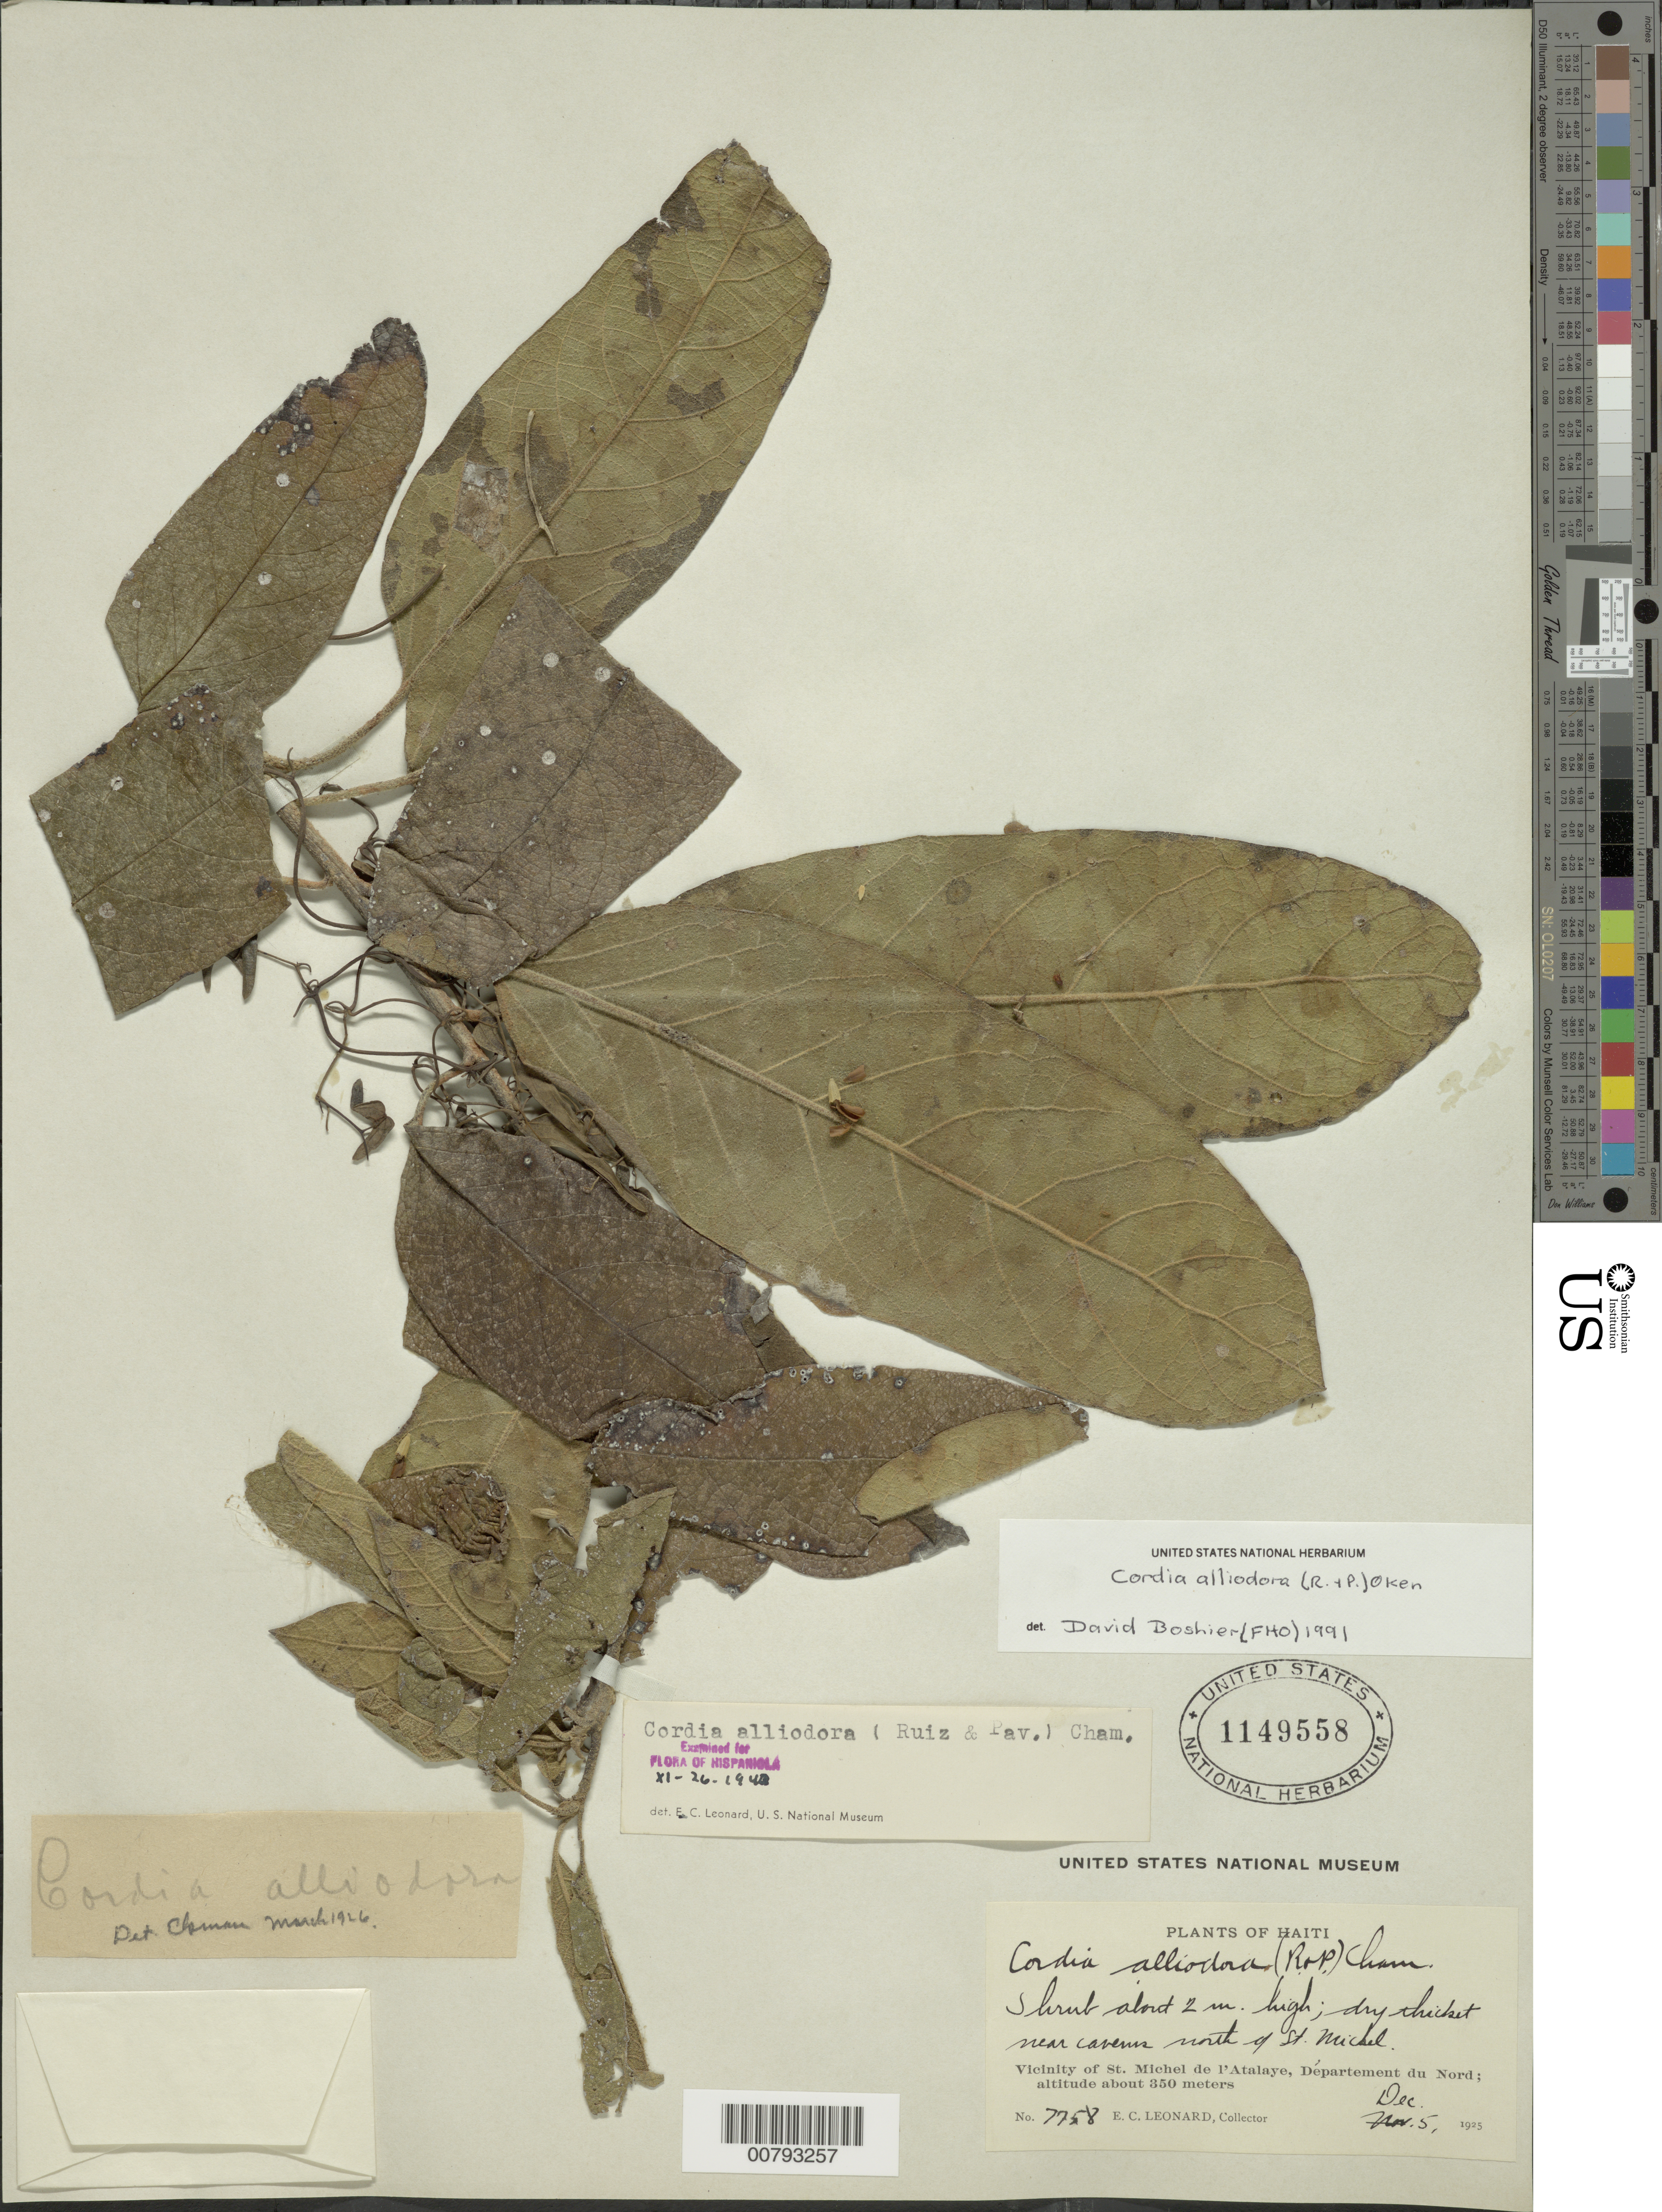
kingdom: Plantae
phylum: Tracheophyta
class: Magnoliopsida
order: Boraginales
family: Cordiaceae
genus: Cordia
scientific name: Cordia alliodora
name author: (Ruiz & Pav.) Oken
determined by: Boshier, D.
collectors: E. C. Leonard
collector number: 7758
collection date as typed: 05 Dec 1925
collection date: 1925-12-05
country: Haiti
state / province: Nord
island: Hispaniola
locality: Vicinity of St. Michel de l'Atalaye, near cavern north of St. Michel.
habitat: Dry thicket.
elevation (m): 350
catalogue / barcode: US 1149558